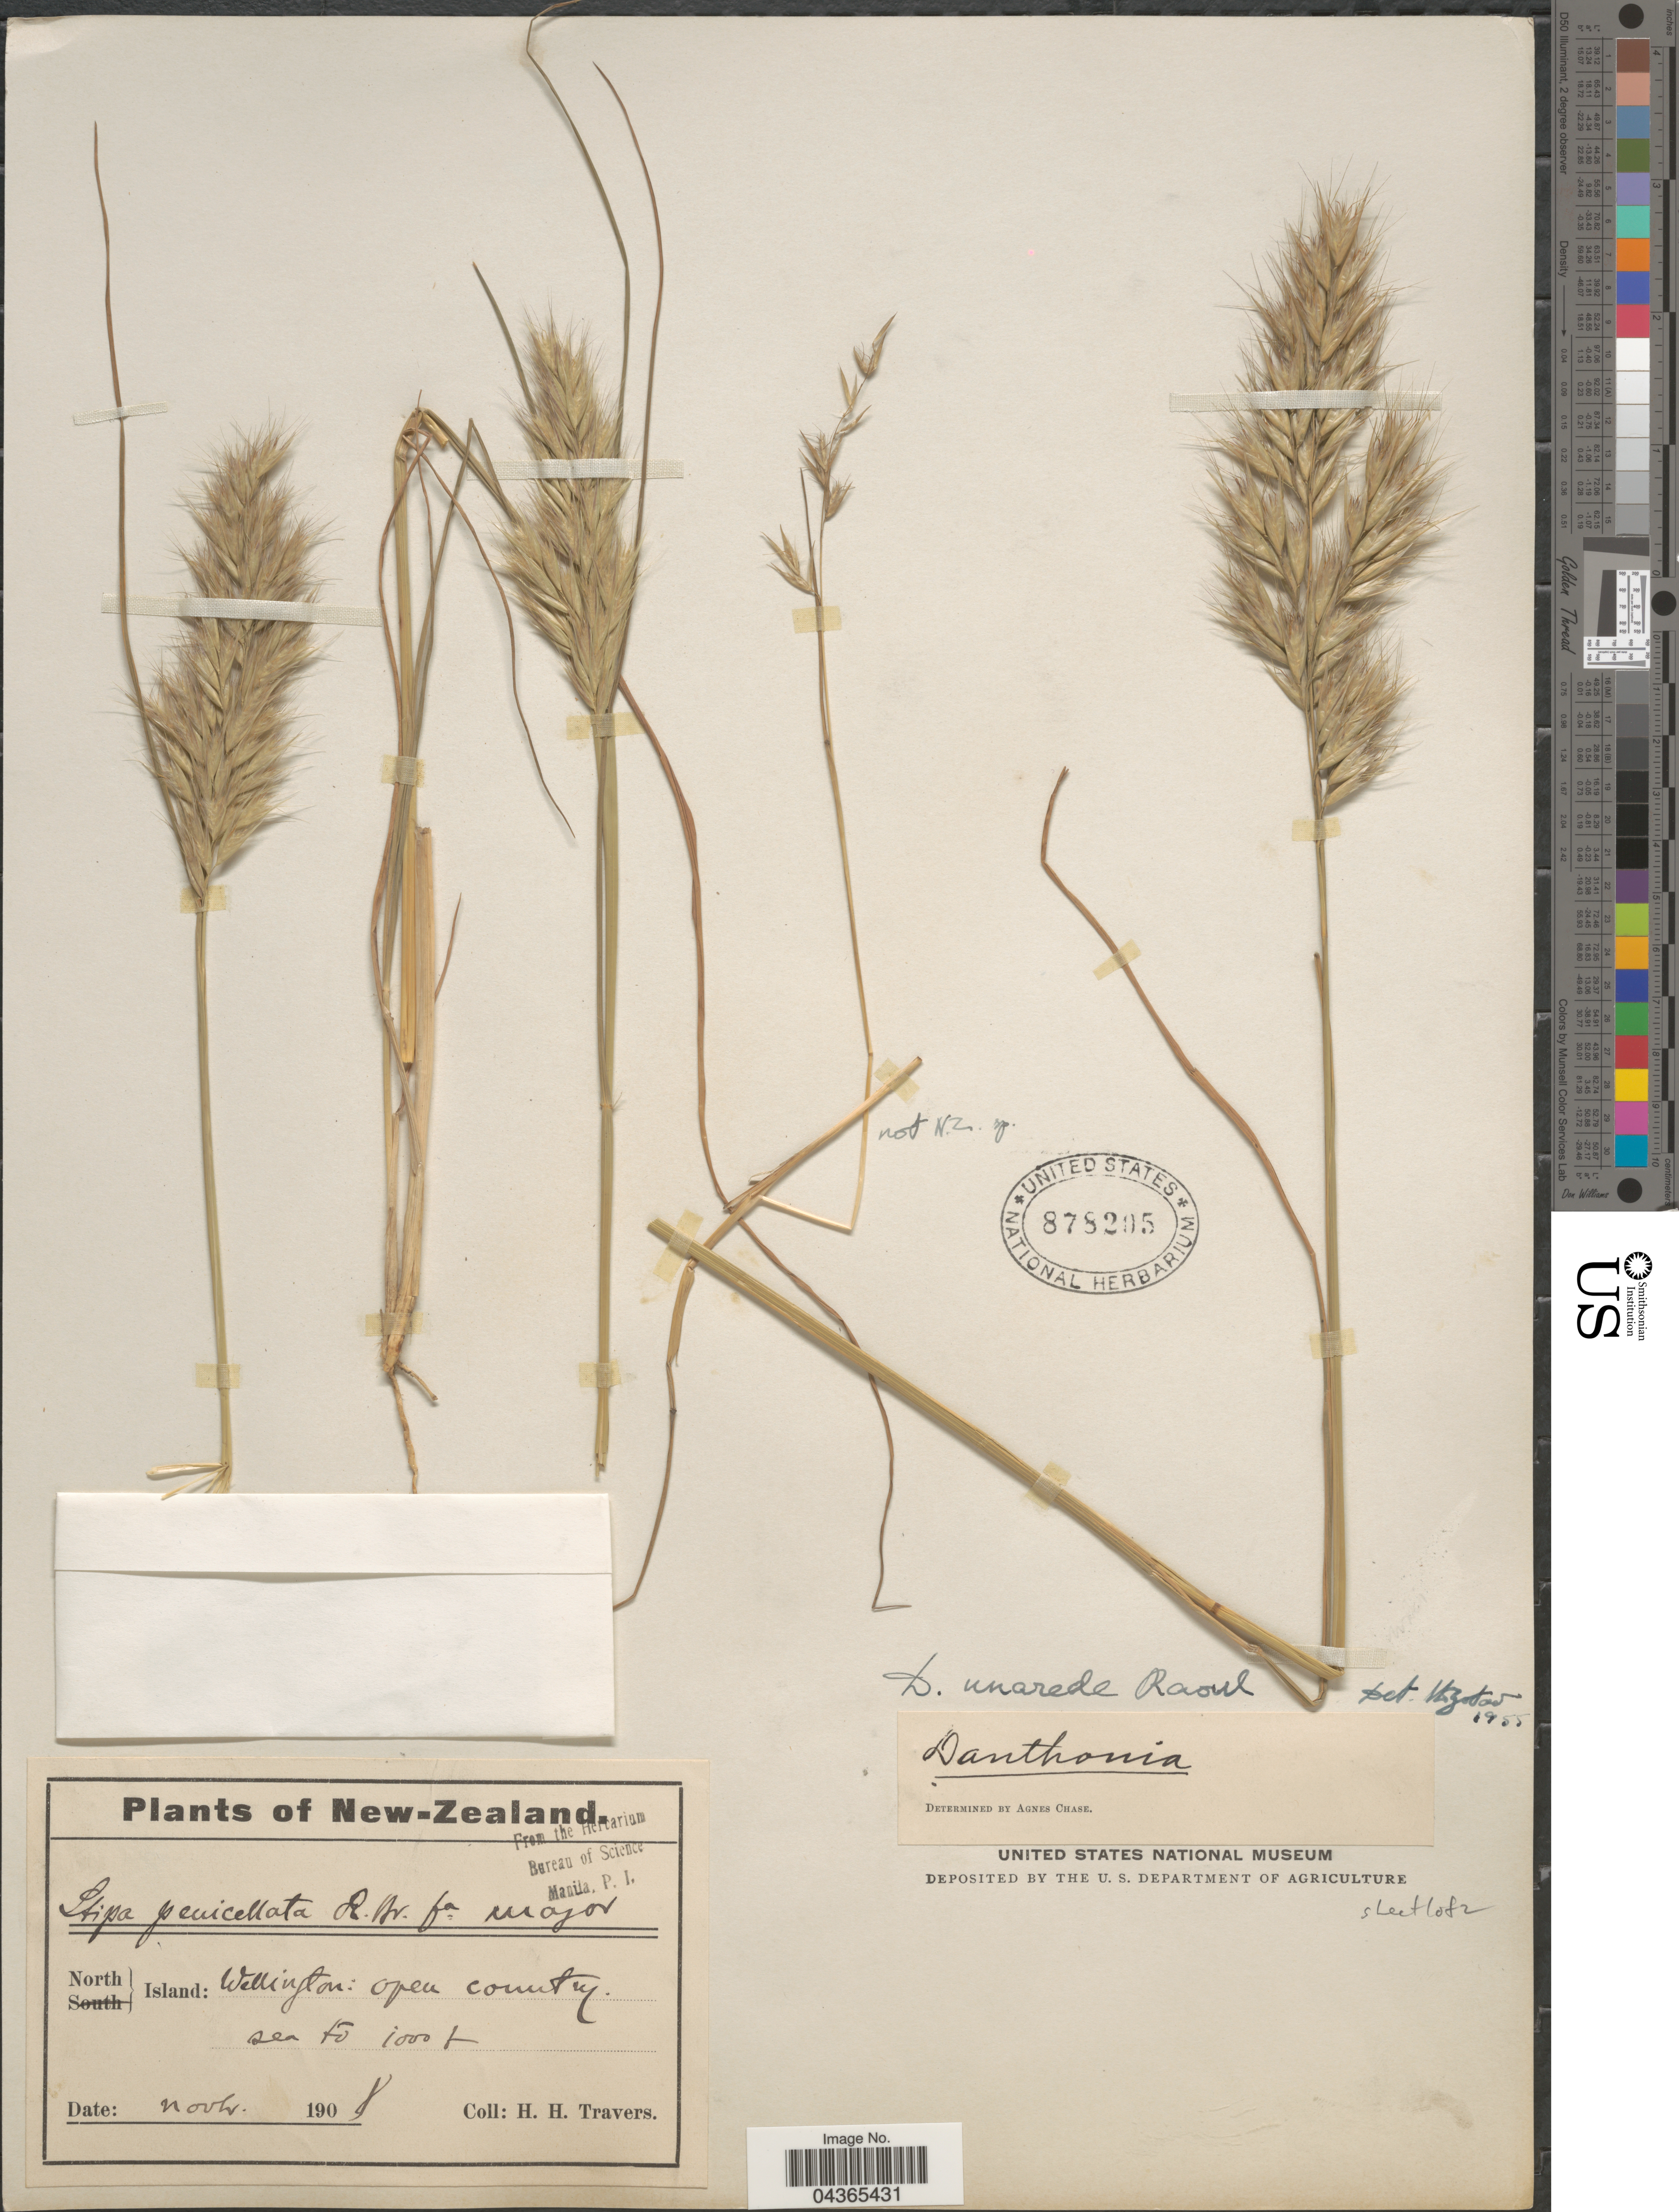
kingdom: Plantae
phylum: Tracheophyta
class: Liliopsida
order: Poales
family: Poaceae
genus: Rytidosperma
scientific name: Rytidosperma unarede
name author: (M. Raoul) Connor & Edgar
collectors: H. Travers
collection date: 1908-11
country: New Zealand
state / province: Wellington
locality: North Island: open county.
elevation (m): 0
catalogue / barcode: US 878205